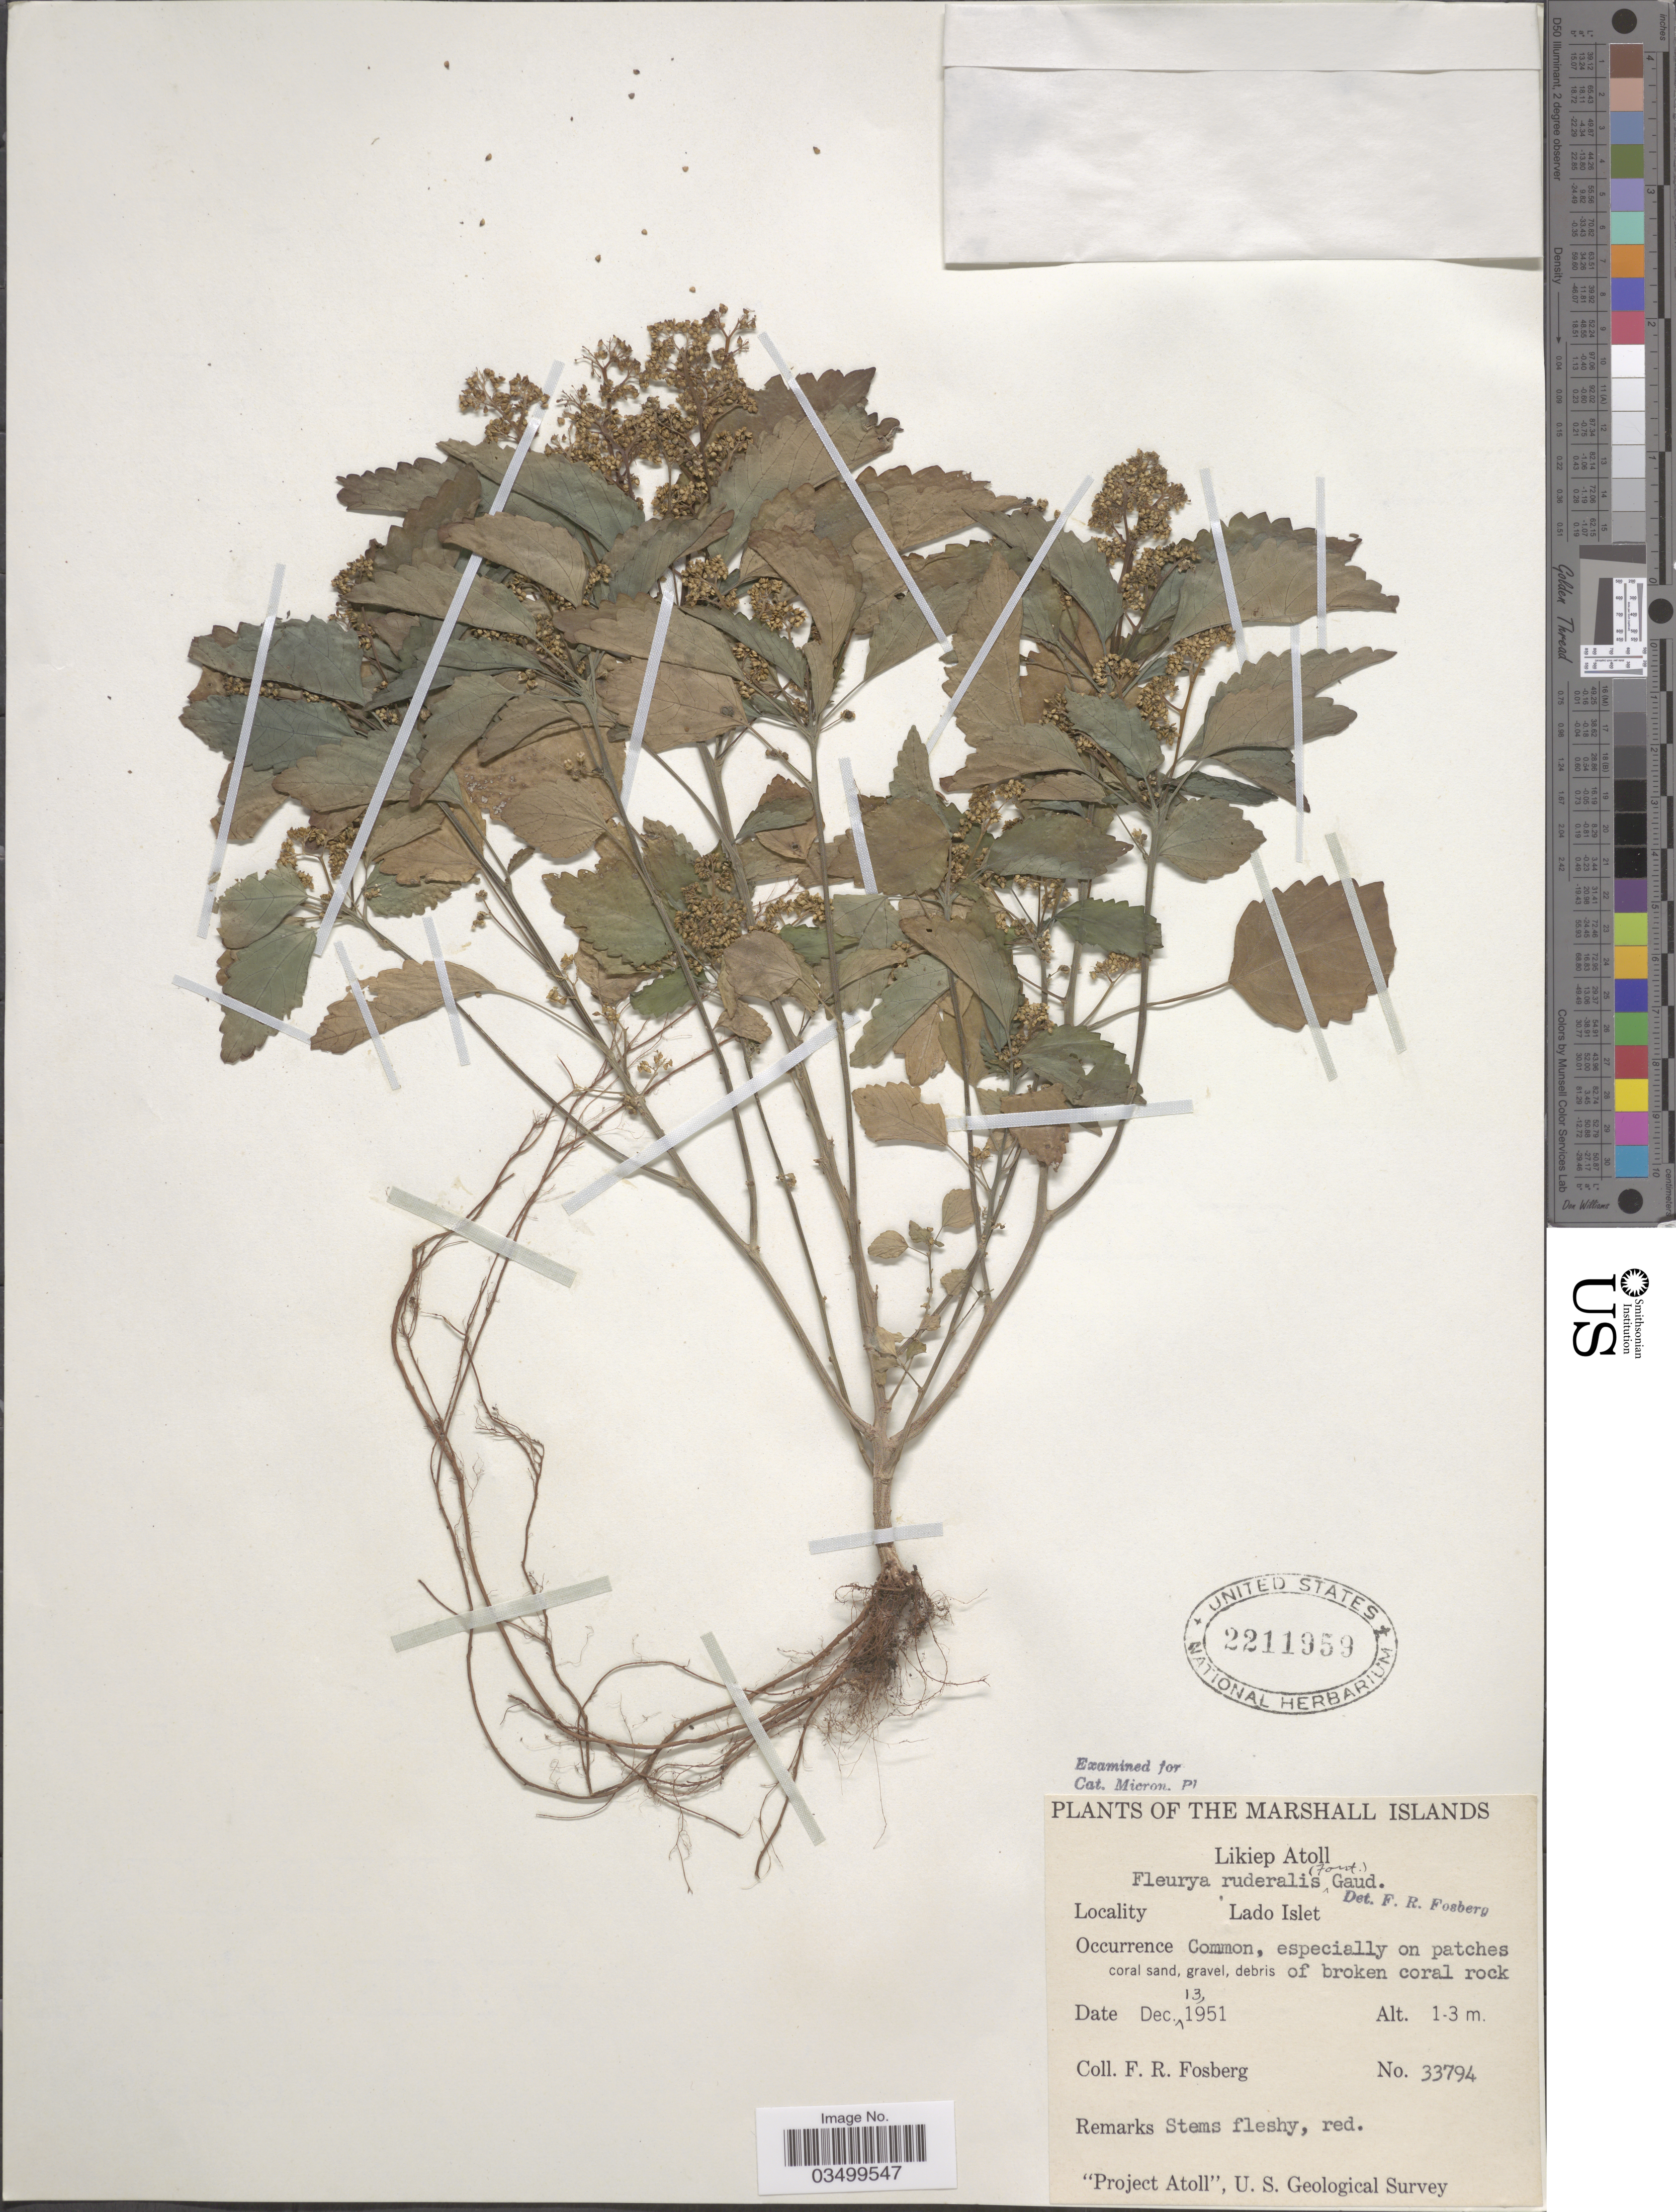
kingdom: Plantae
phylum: Tracheophyta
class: Magnoliopsida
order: Rosales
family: Urticaceae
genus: Laportea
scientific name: Laportea ruderalis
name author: (G. Forst.) Chew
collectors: F. R. Fosberg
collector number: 33794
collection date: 1951-12-13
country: Marshall Islands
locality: Likiep Atoll. Lado Islet.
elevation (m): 1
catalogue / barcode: US 2211959